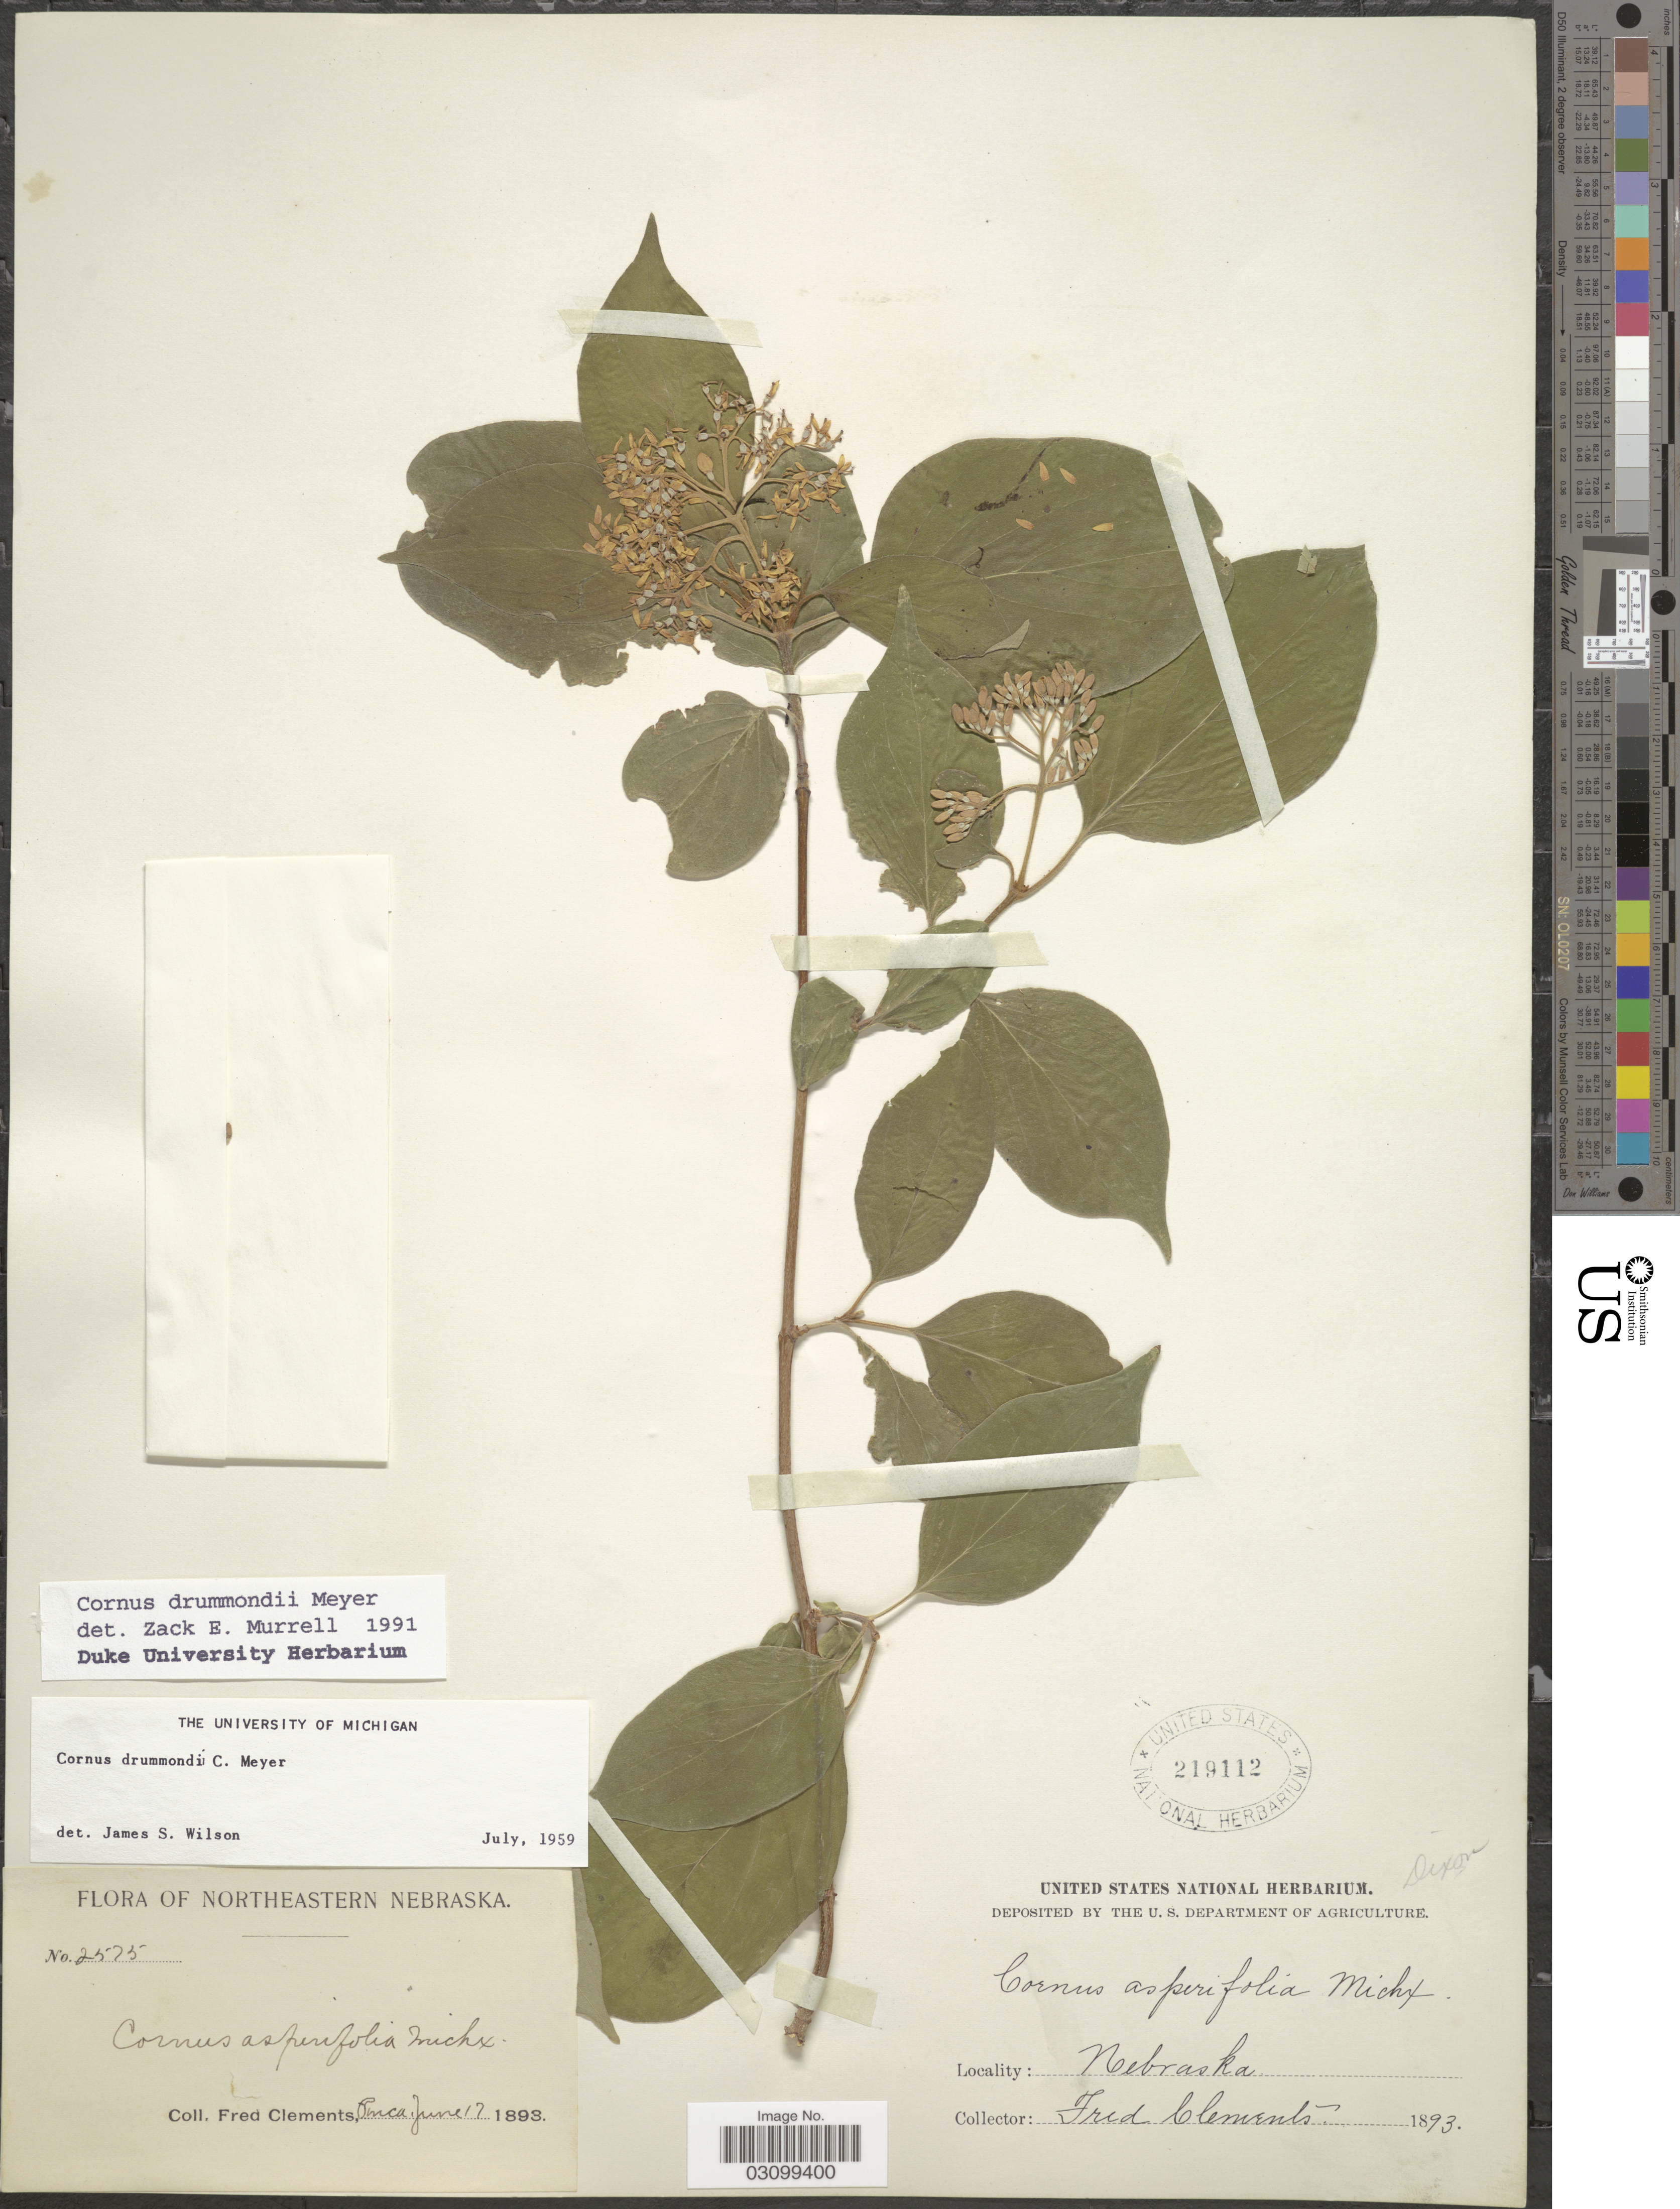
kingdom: Plantae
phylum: Tracheophyta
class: Magnoliopsida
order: Cornales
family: Cornaceae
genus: Cornus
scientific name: Cornus drummondii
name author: C.A. Mey.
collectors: F. Clements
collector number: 2575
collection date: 1898-06-17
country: United States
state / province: Nebraska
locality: Northeastern Nebraska. Ponca.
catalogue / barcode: US 219112